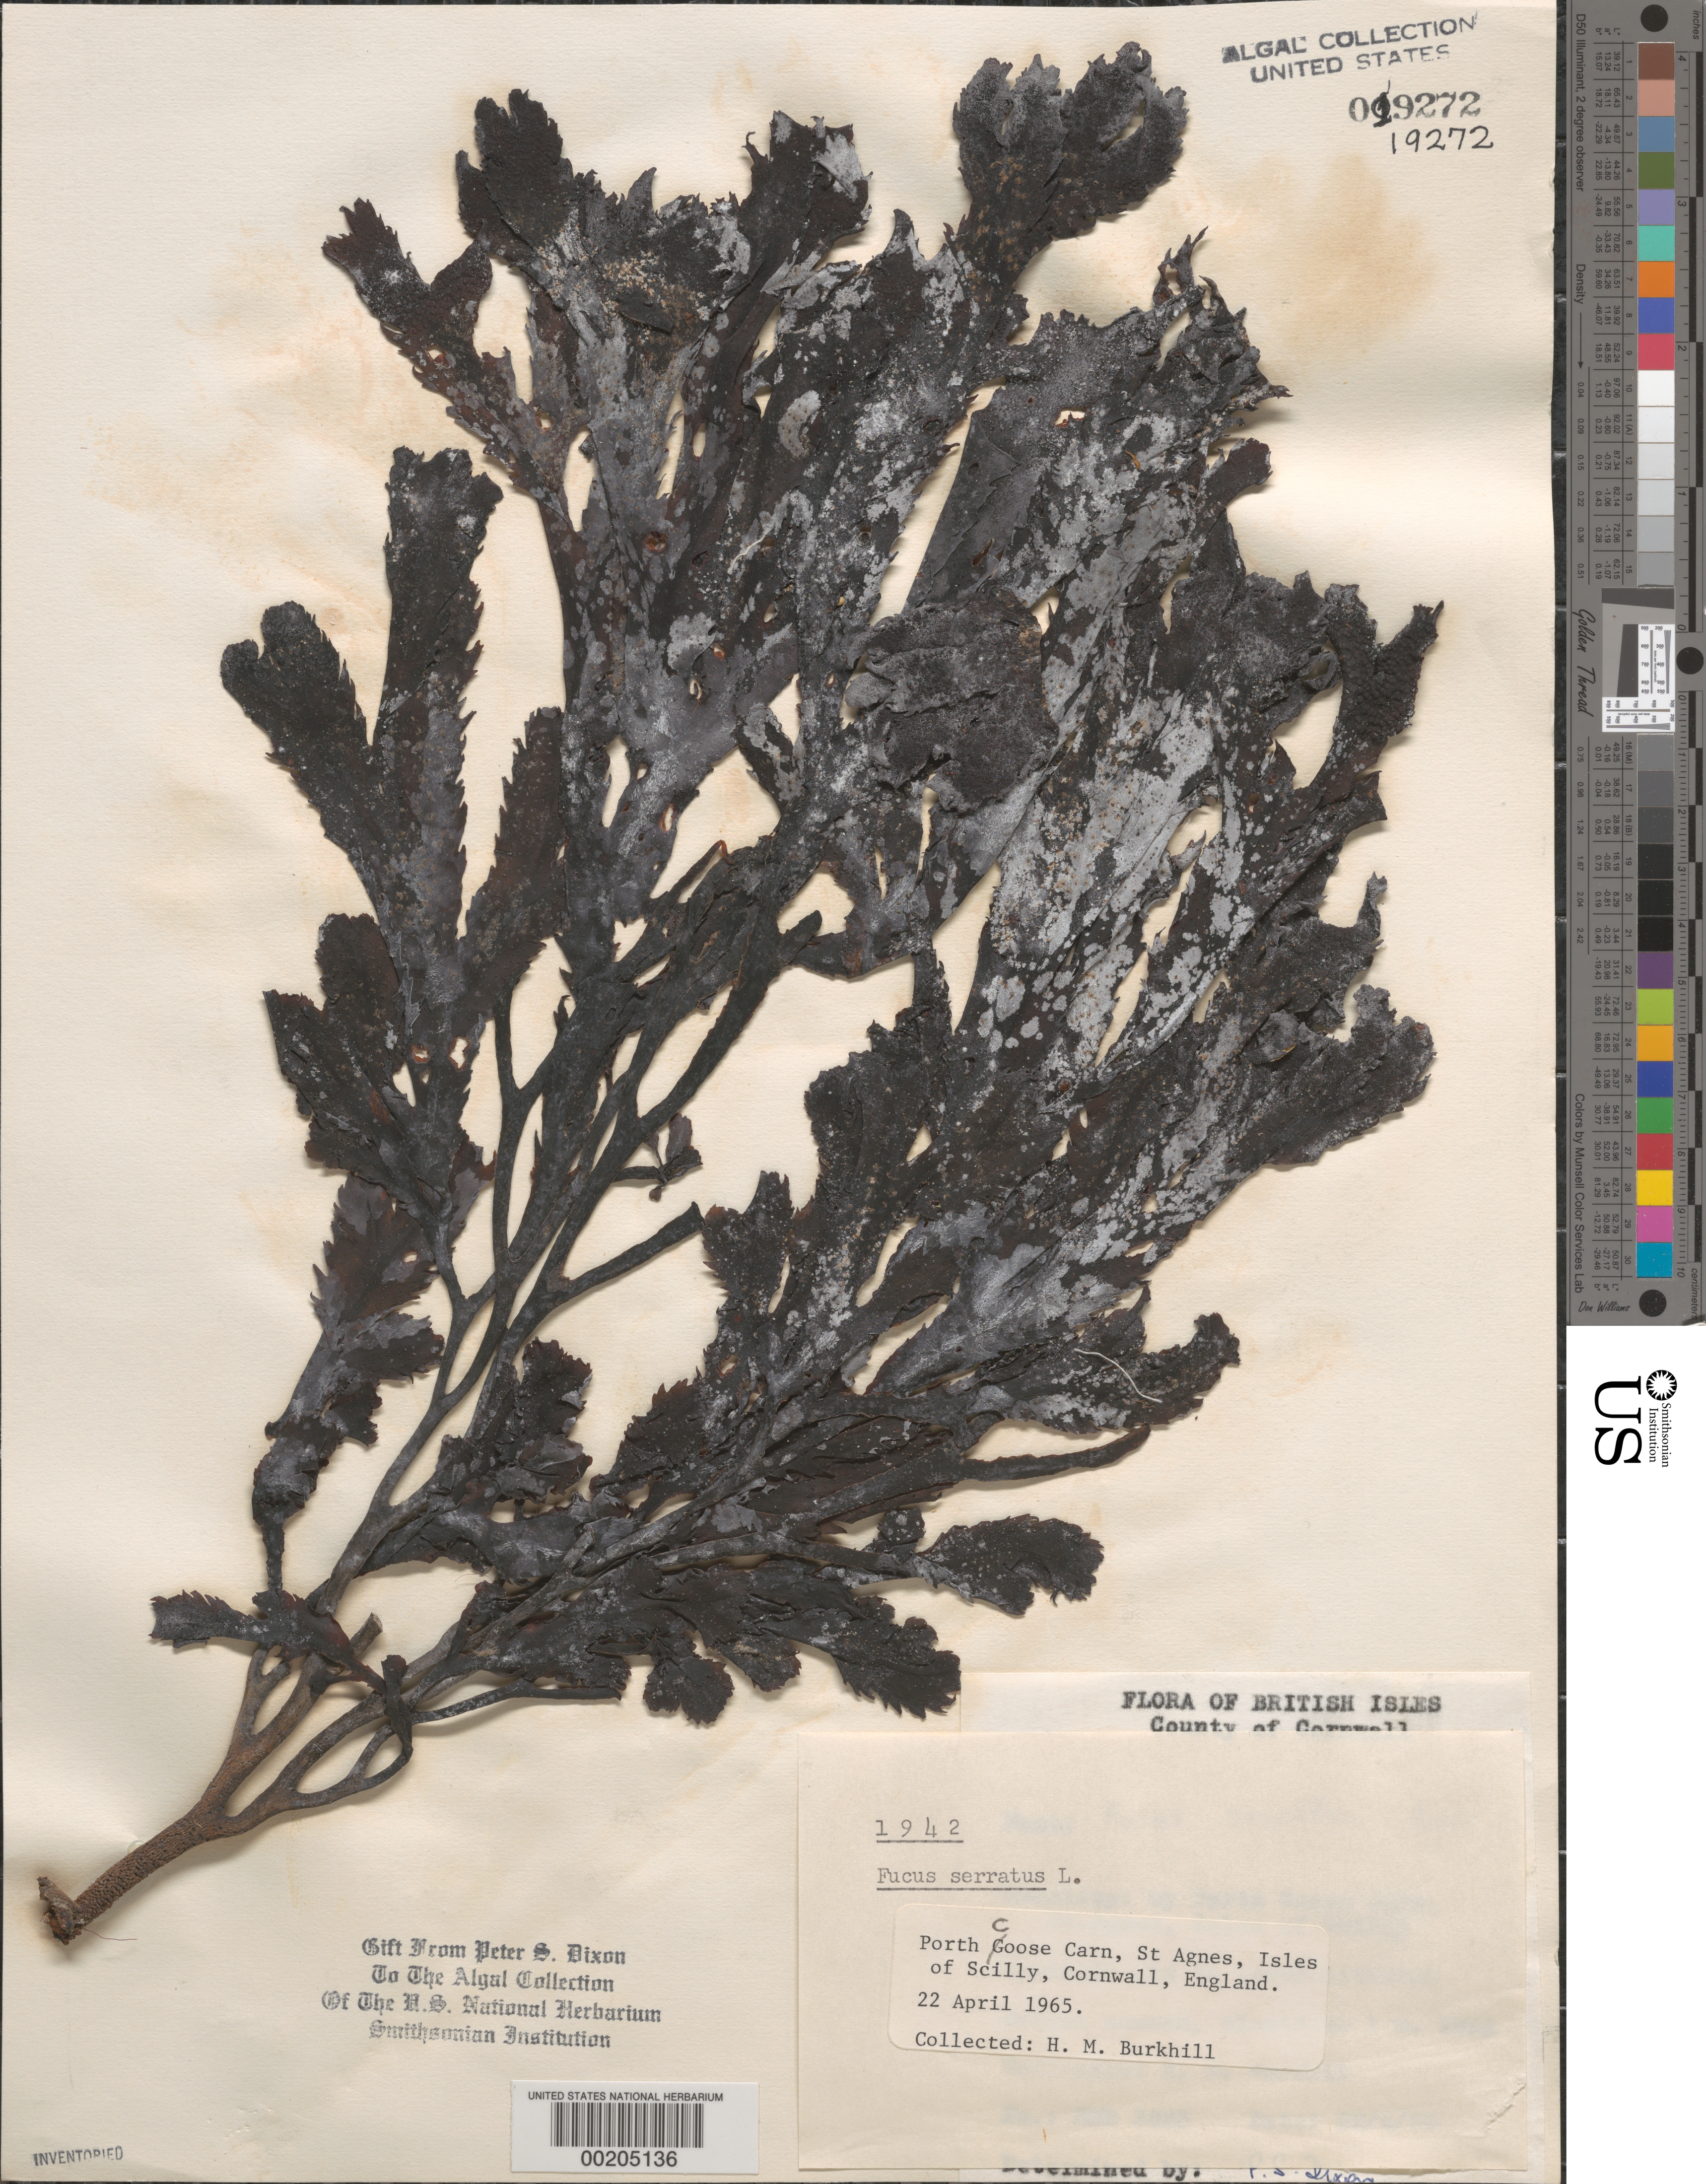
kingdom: Chromista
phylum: Ochrophyta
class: Phaeophyceae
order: Fucales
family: Fucaceae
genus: Fucus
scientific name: Fucus serratus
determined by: Dixon, P. S.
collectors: H. M. Burkill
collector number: HMB 3823 & PSD 1942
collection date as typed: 22 Apr 1965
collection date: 1965-04-22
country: United Kingdom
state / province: England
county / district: Council of the Isles of Scilly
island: St. Agnes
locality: Porth Coose Carn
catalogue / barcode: US 19272